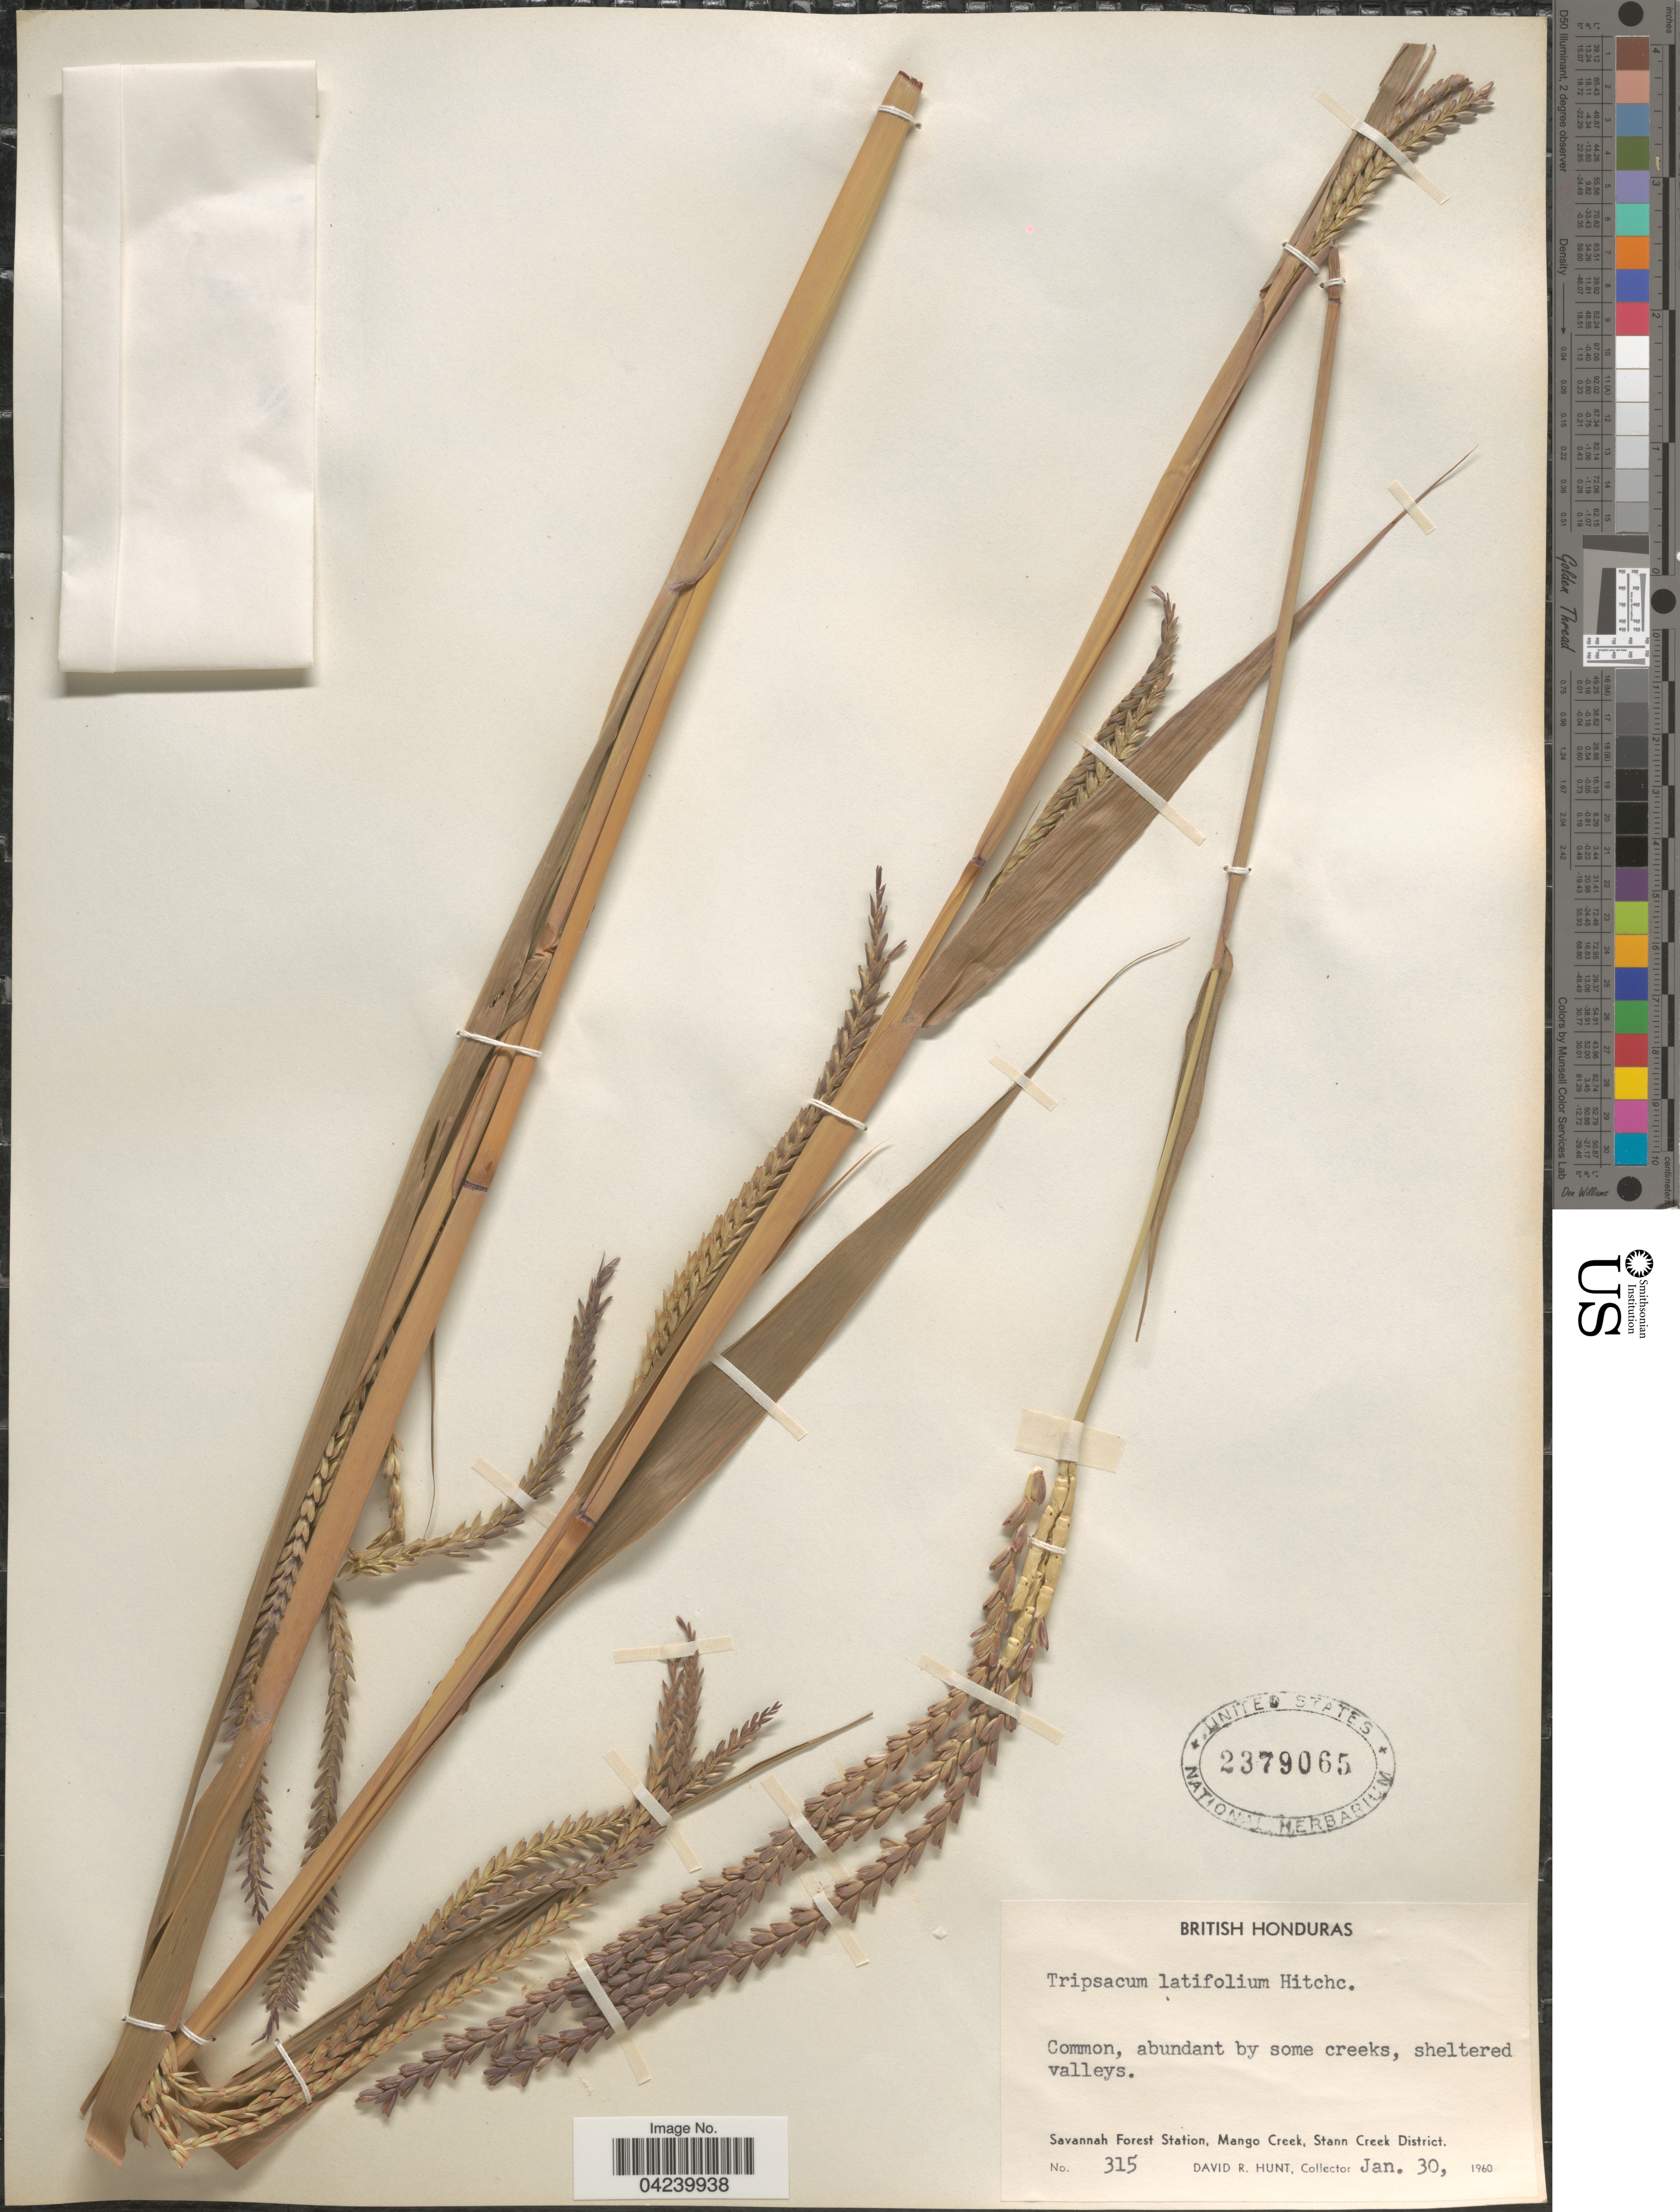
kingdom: Plantae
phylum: Tracheophyta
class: Liliopsida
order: Poales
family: Poaceae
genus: Tripsacum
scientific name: Tripsacum latifolium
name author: Hitchc.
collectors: D. R. Hunt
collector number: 315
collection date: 1960-01-30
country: Belize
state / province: Stann Creek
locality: British Honduras. Common, abundant by some creeks, sheltered valleys. Savannah Forest Station, Mango Creek, Stann Creek District.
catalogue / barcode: US 2379065